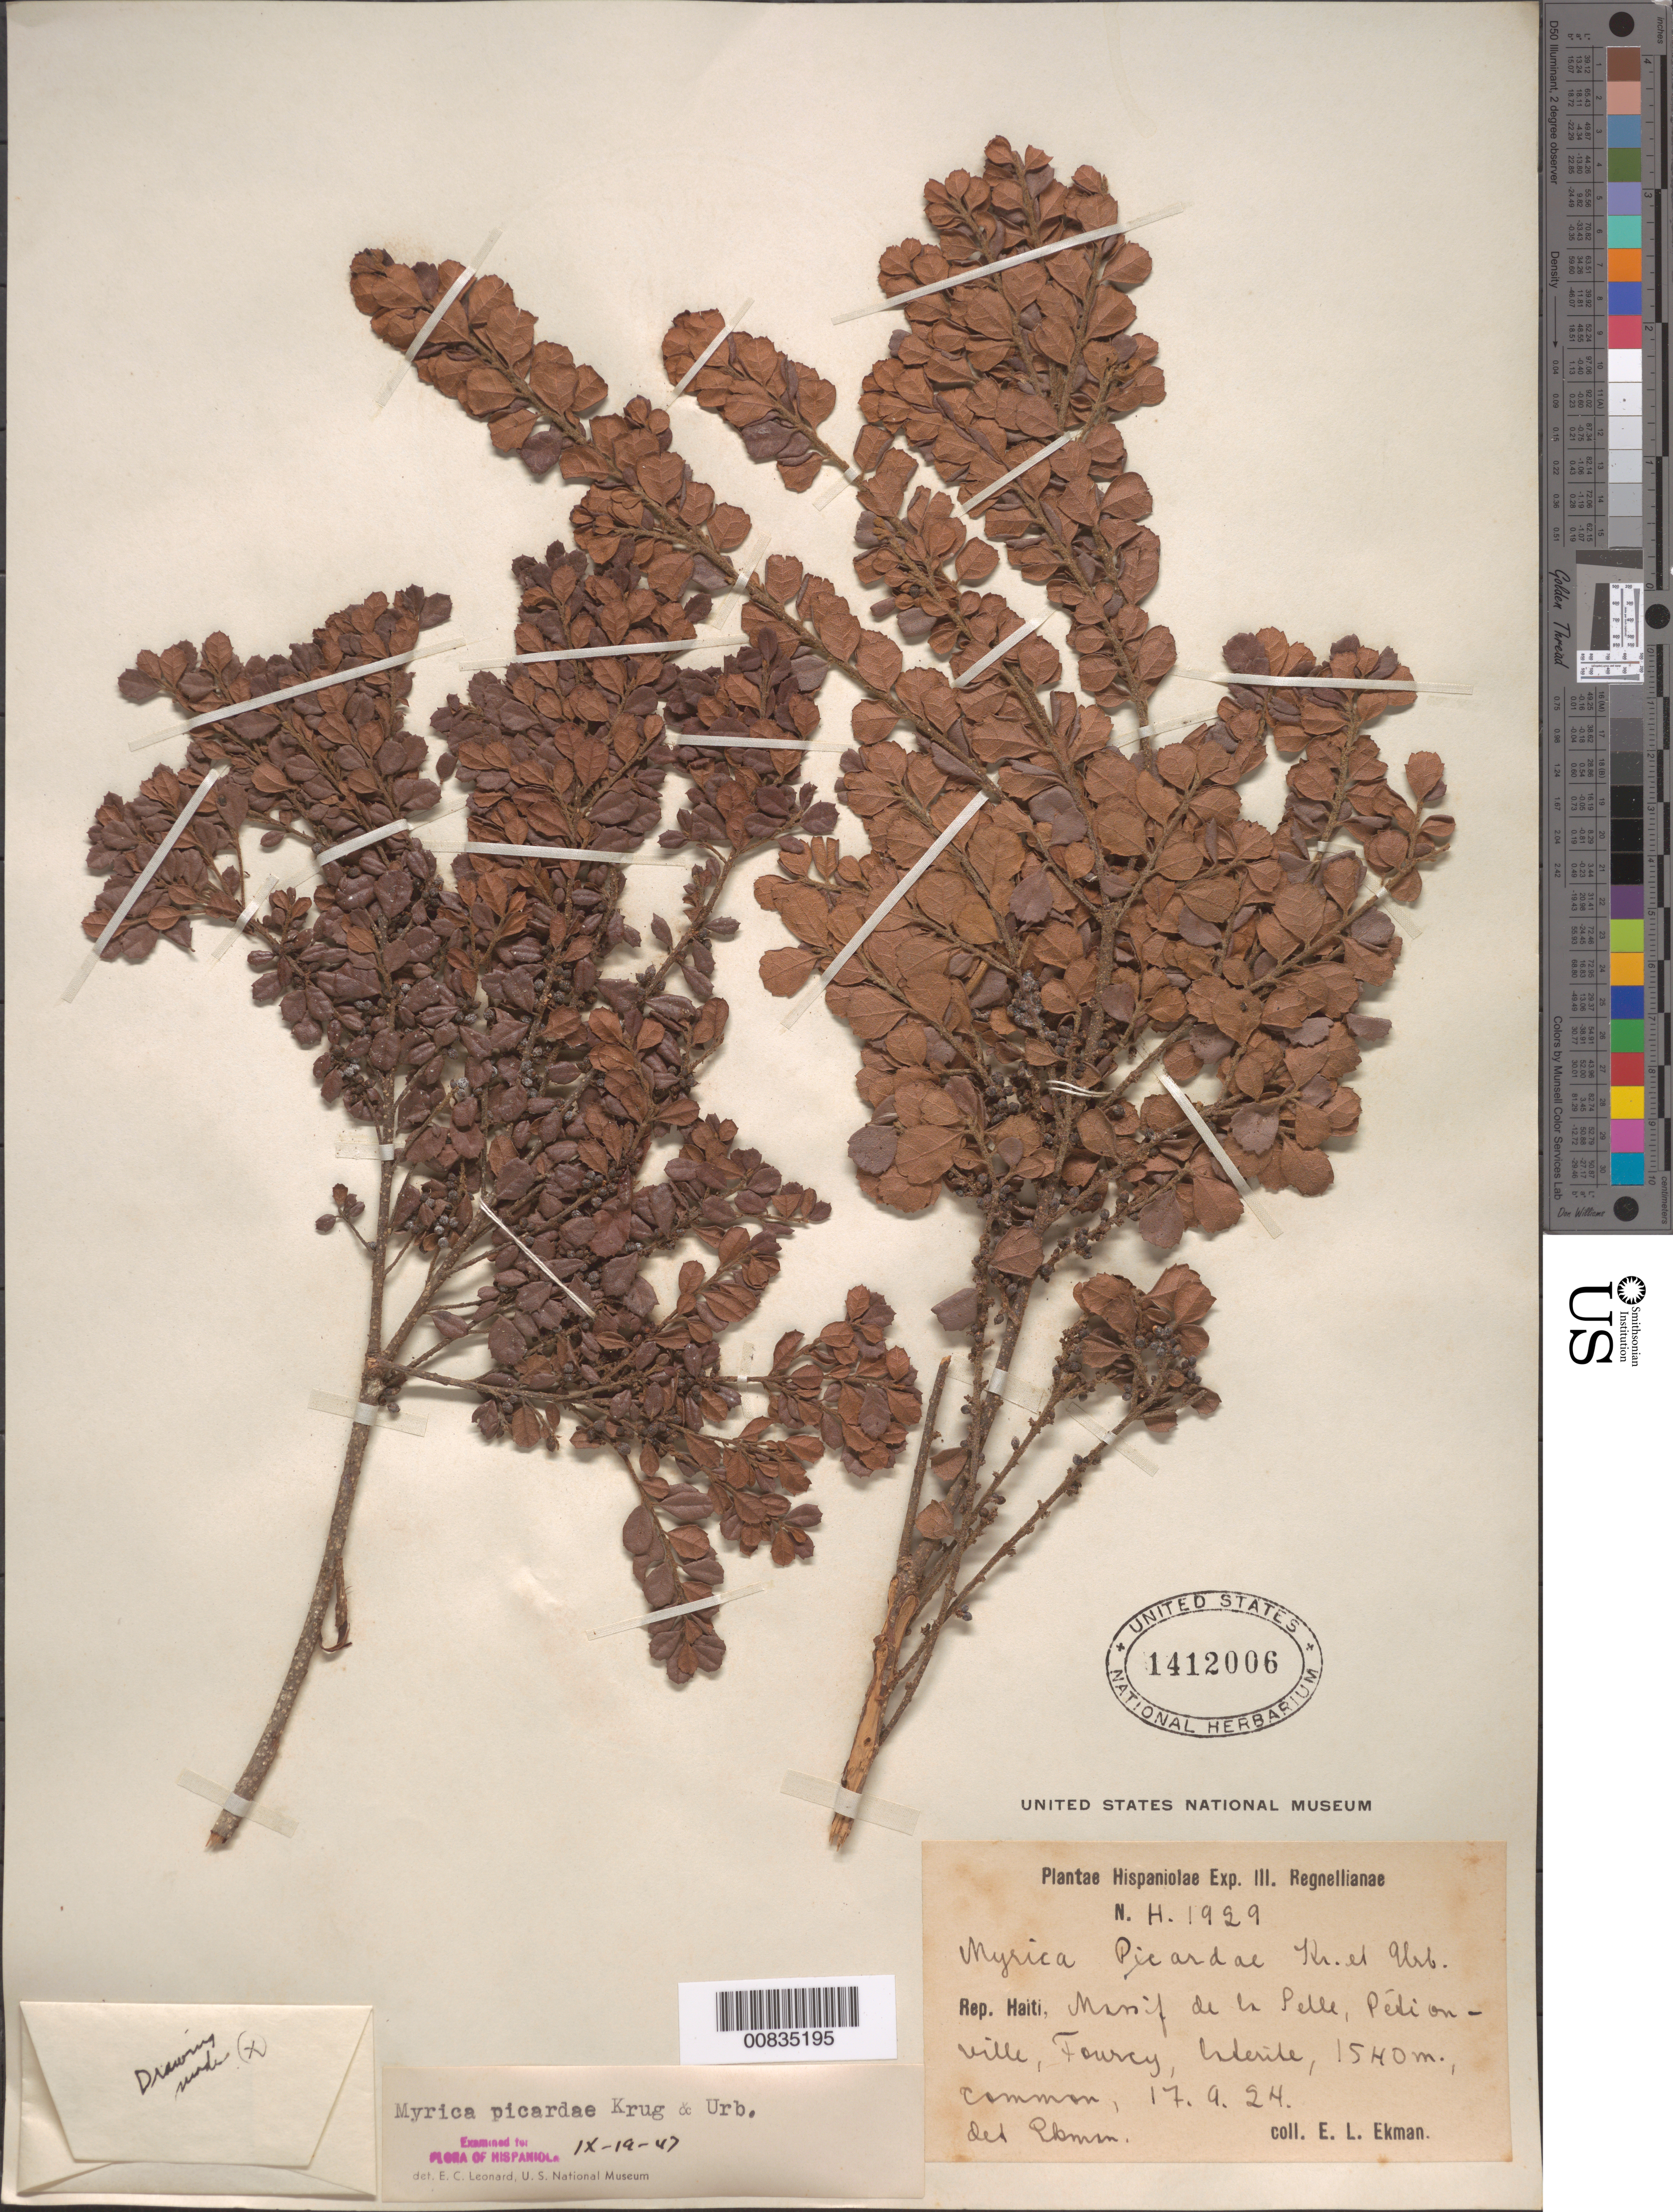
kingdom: Plantae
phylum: Tracheophyta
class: Magnoliopsida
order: Fagales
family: Myricaceae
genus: Morella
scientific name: Morella picardae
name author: (Krug & Urb.) Wilbur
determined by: Strong, Mark T., (BOT), Smithsonian Institution - National Museum of Natural History (UNITED STATES)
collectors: E. L. Ekman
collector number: H 1929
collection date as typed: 17 Sep 1924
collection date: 1924-09-17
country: Haiti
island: Hispaniola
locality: Massif de la Selle, Pétionville, Fourcy.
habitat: Laterite.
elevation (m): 1540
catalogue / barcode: US 1412006